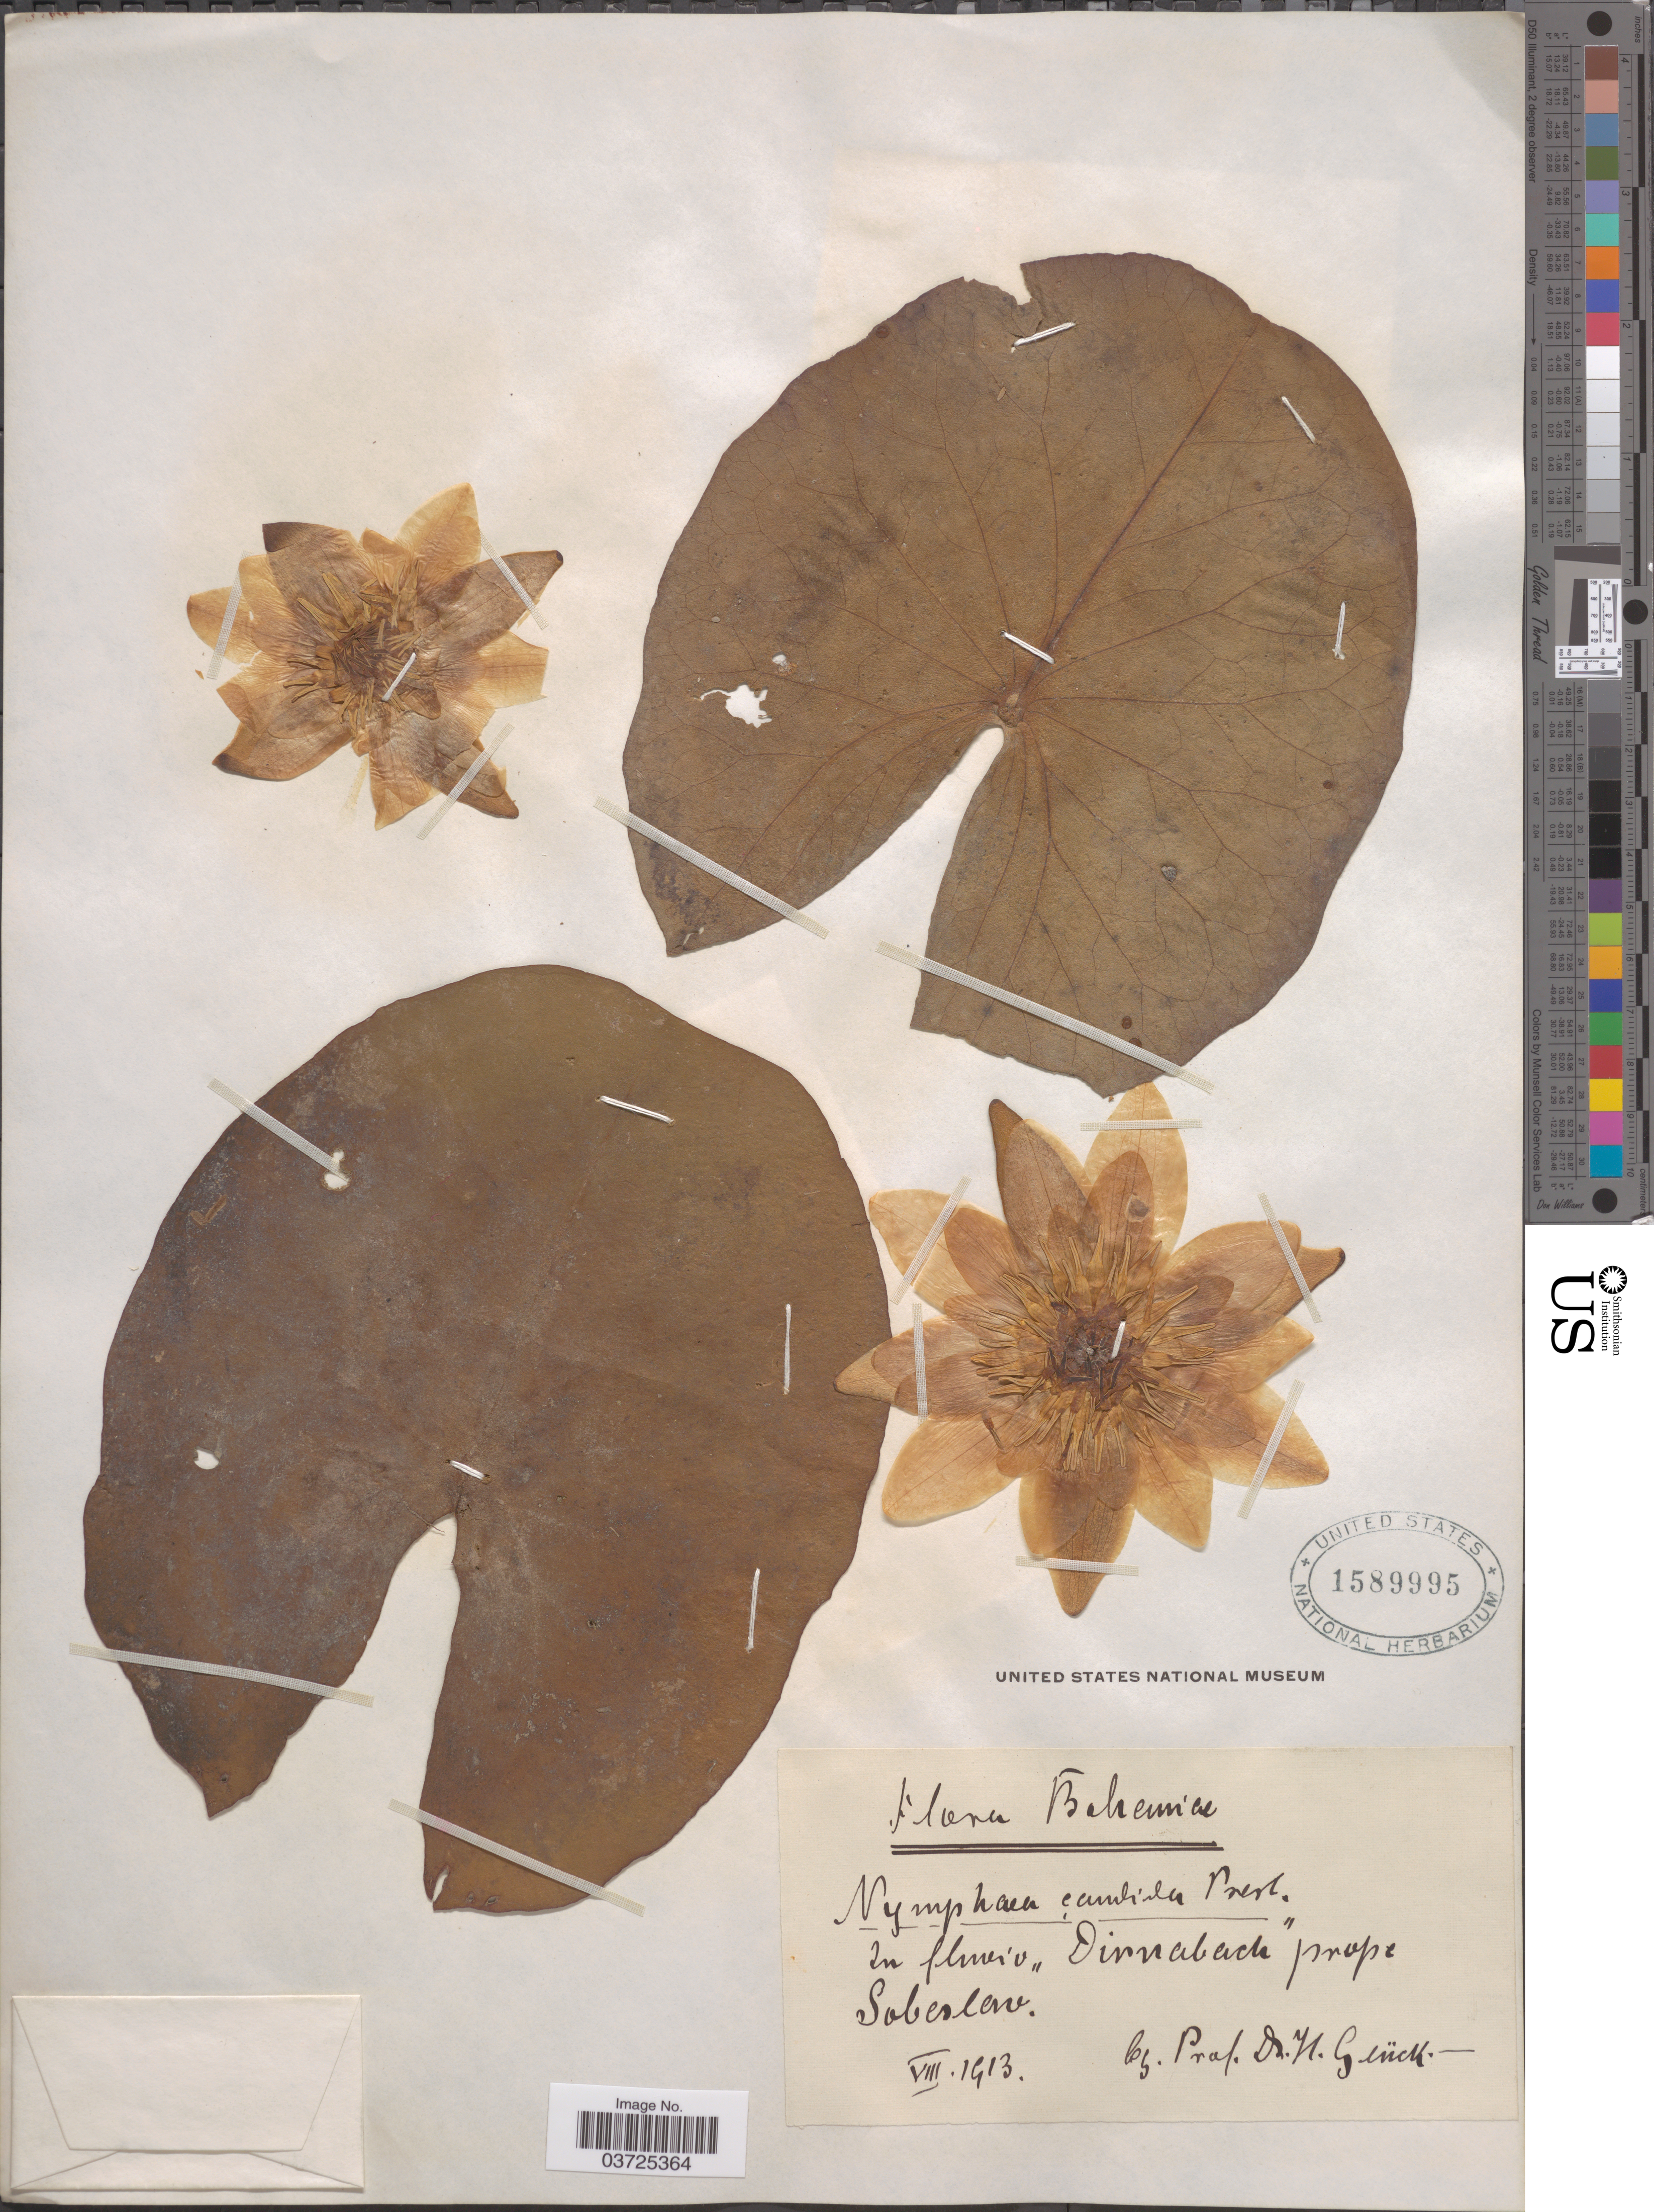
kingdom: Plantae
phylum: Tracheophyta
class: Magnoliopsida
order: Nymphaeales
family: Nymphaeaceae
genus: Nymphaea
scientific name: Nymphaea candida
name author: J. Presl & C. Presl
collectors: H. Glück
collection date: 1913-08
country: Czechia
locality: Bohemiae. In fluviv "Dinnabach" prope Sobeslav. [interpreted]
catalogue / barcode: US 1589995